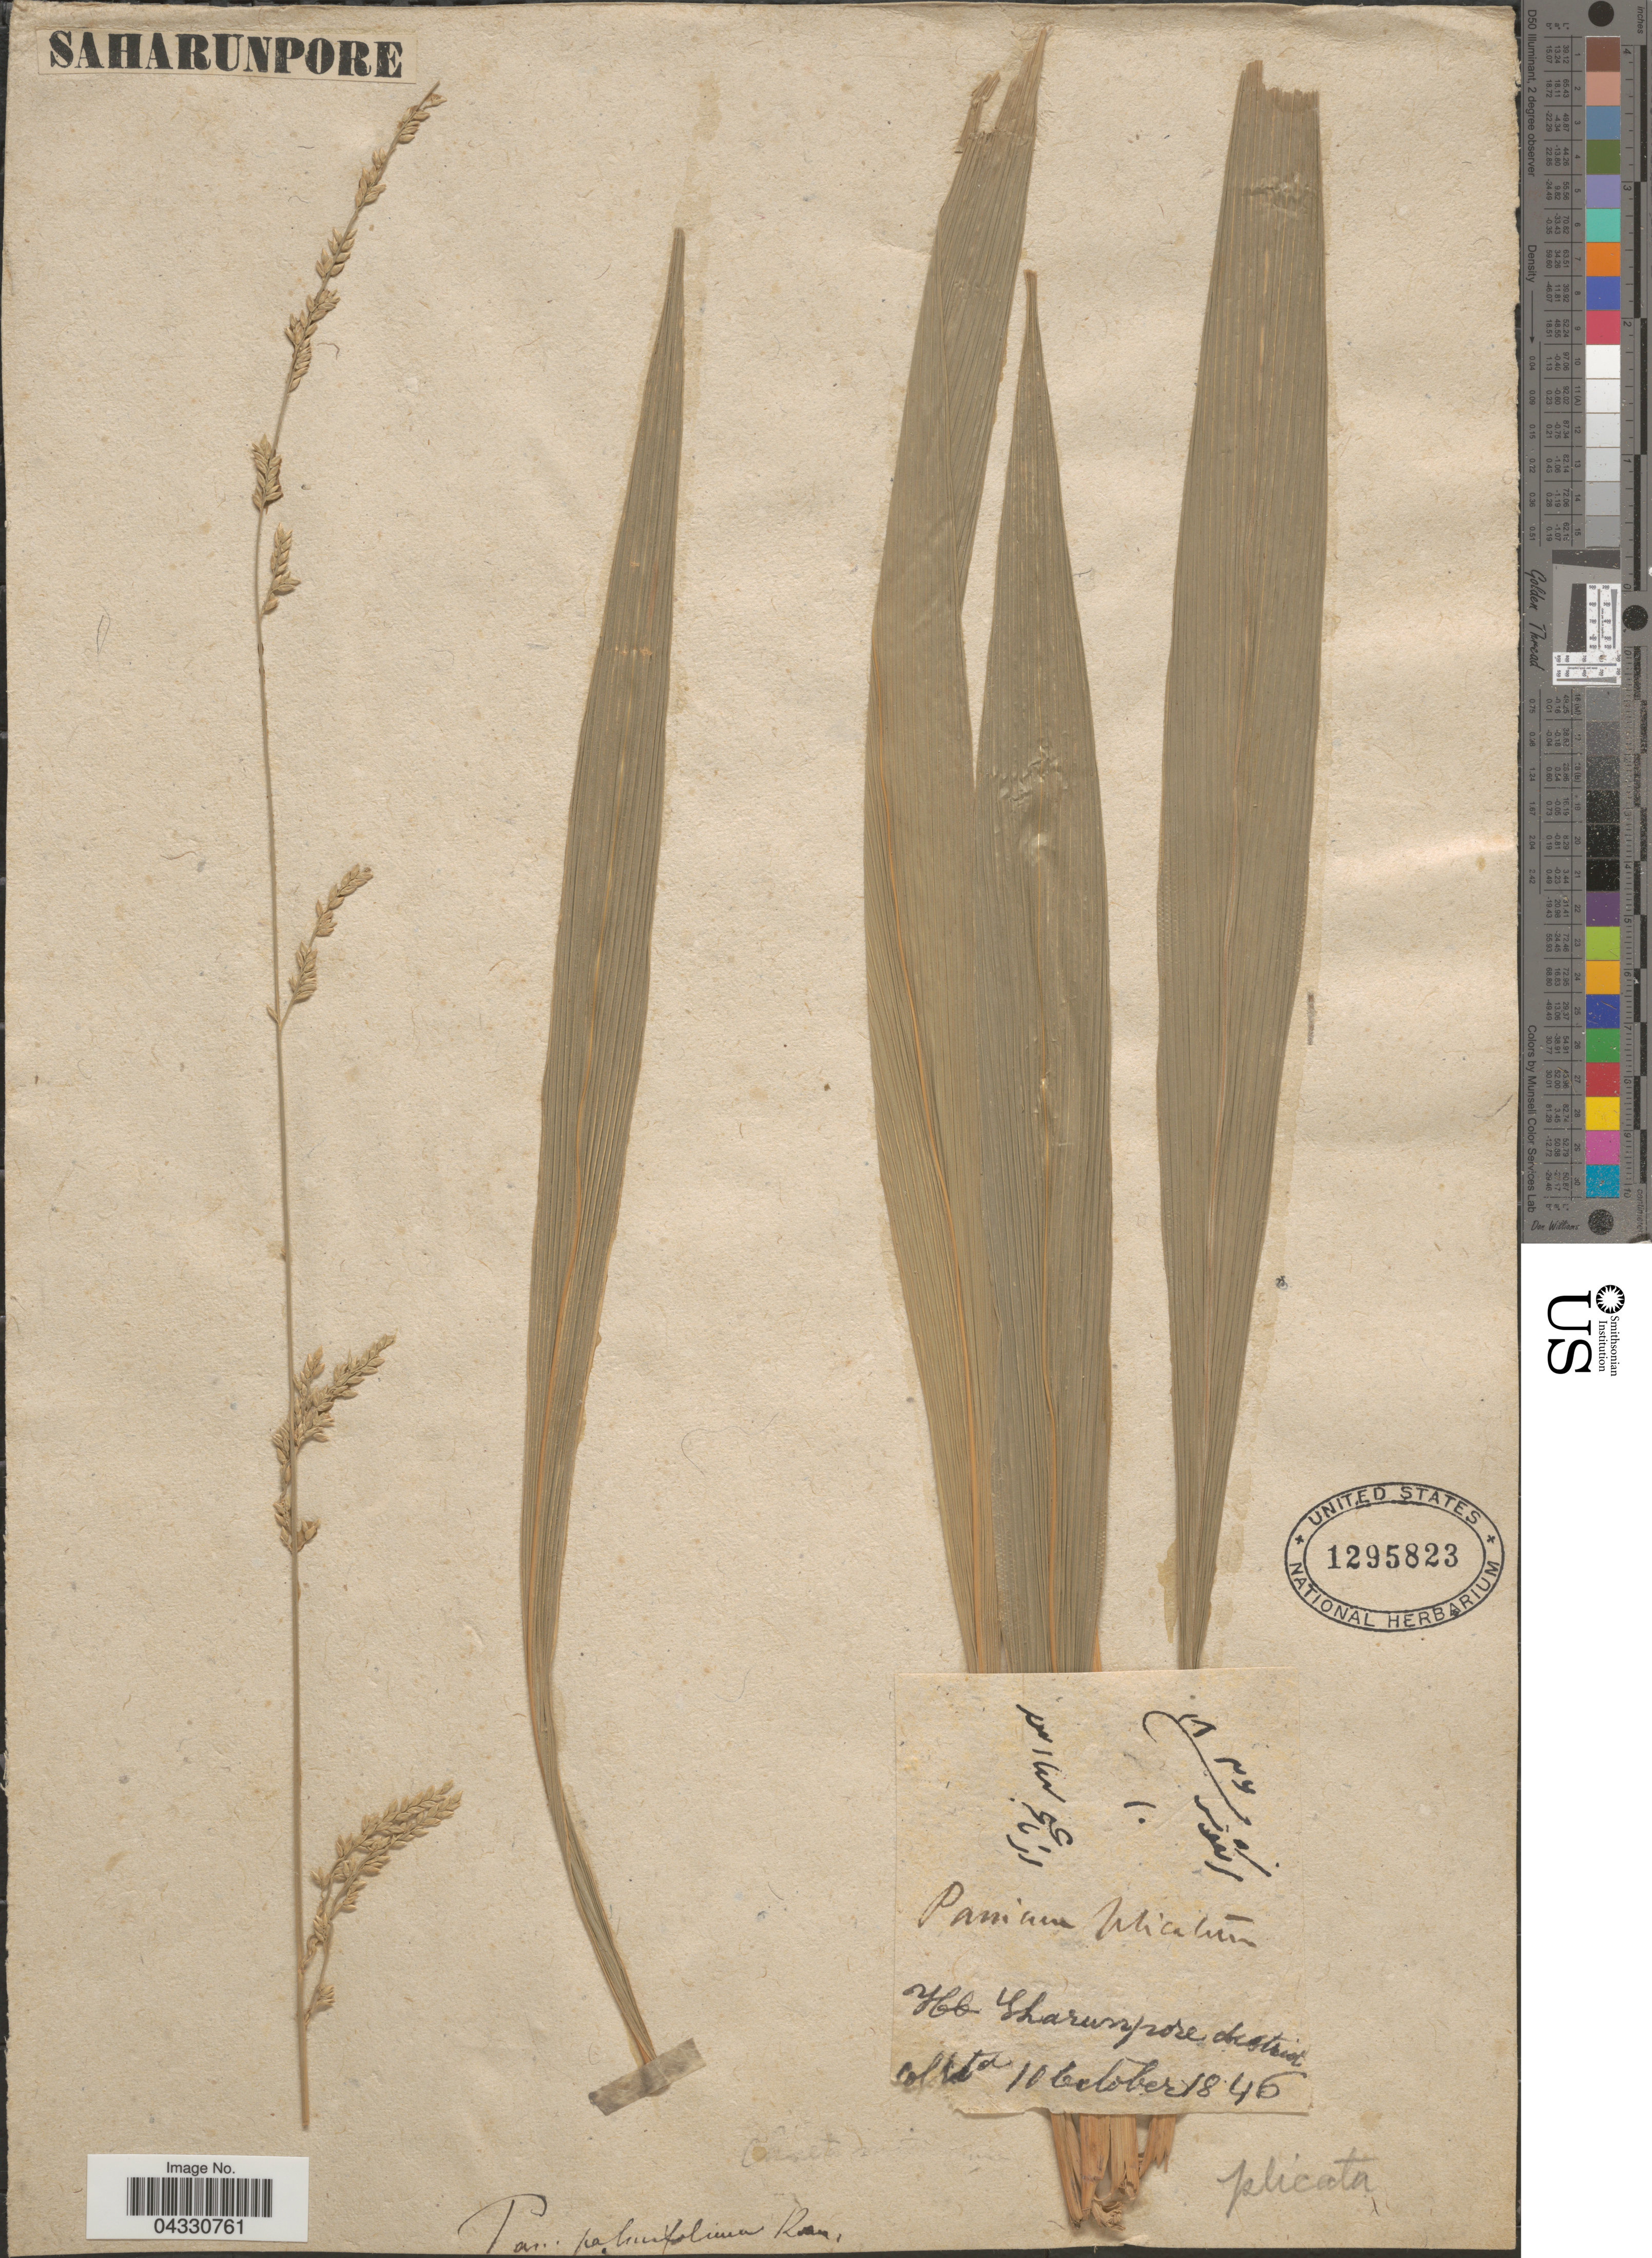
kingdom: Plantae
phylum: Tracheophyta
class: Liliopsida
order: Poales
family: Poaceae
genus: Setaria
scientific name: Setaria sp.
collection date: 1846-10-10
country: India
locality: Sharunpore district.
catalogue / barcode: US 1295823